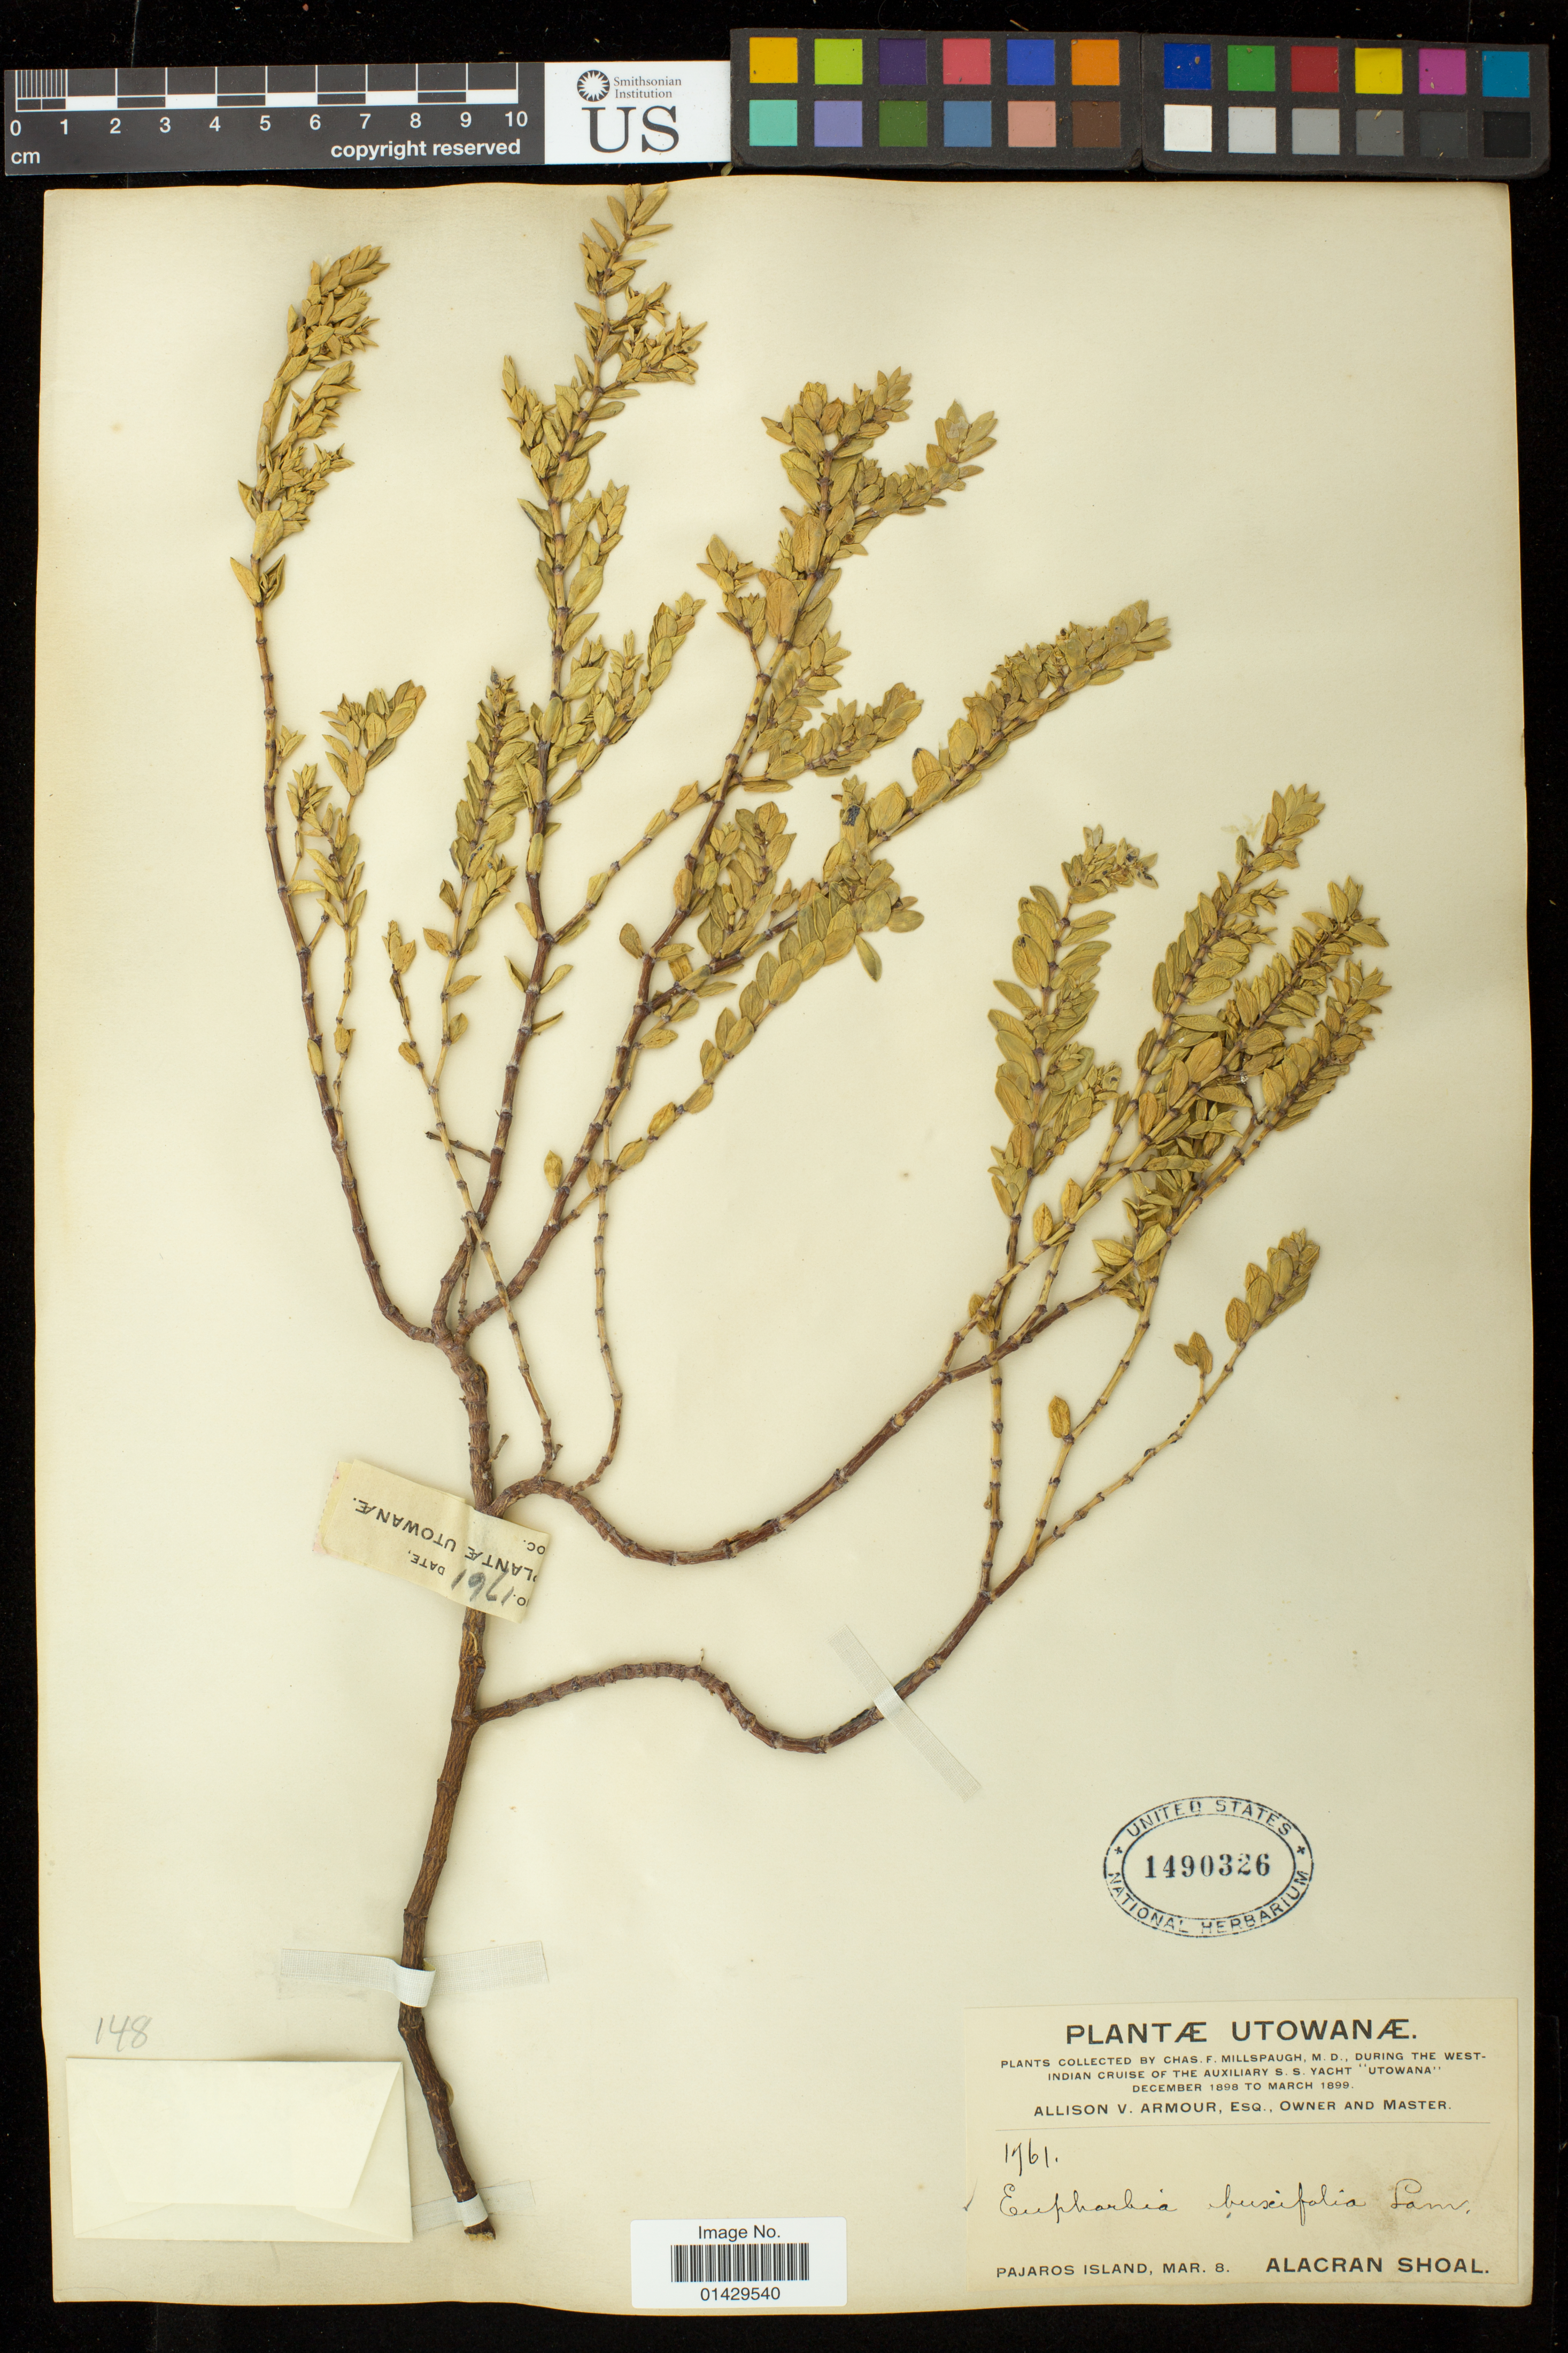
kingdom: Plantae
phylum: Tracheophyta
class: Magnoliopsida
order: Malpighiales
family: Euphorbiaceae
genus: Euphorbia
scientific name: Euphorbia mesembryanthemifolia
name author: Jacq.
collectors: C. F. Millspaugh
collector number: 1761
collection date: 1899-03-08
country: Mexico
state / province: Yucatán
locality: Pajaros Island, Alacran Shoal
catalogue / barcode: US 1490326